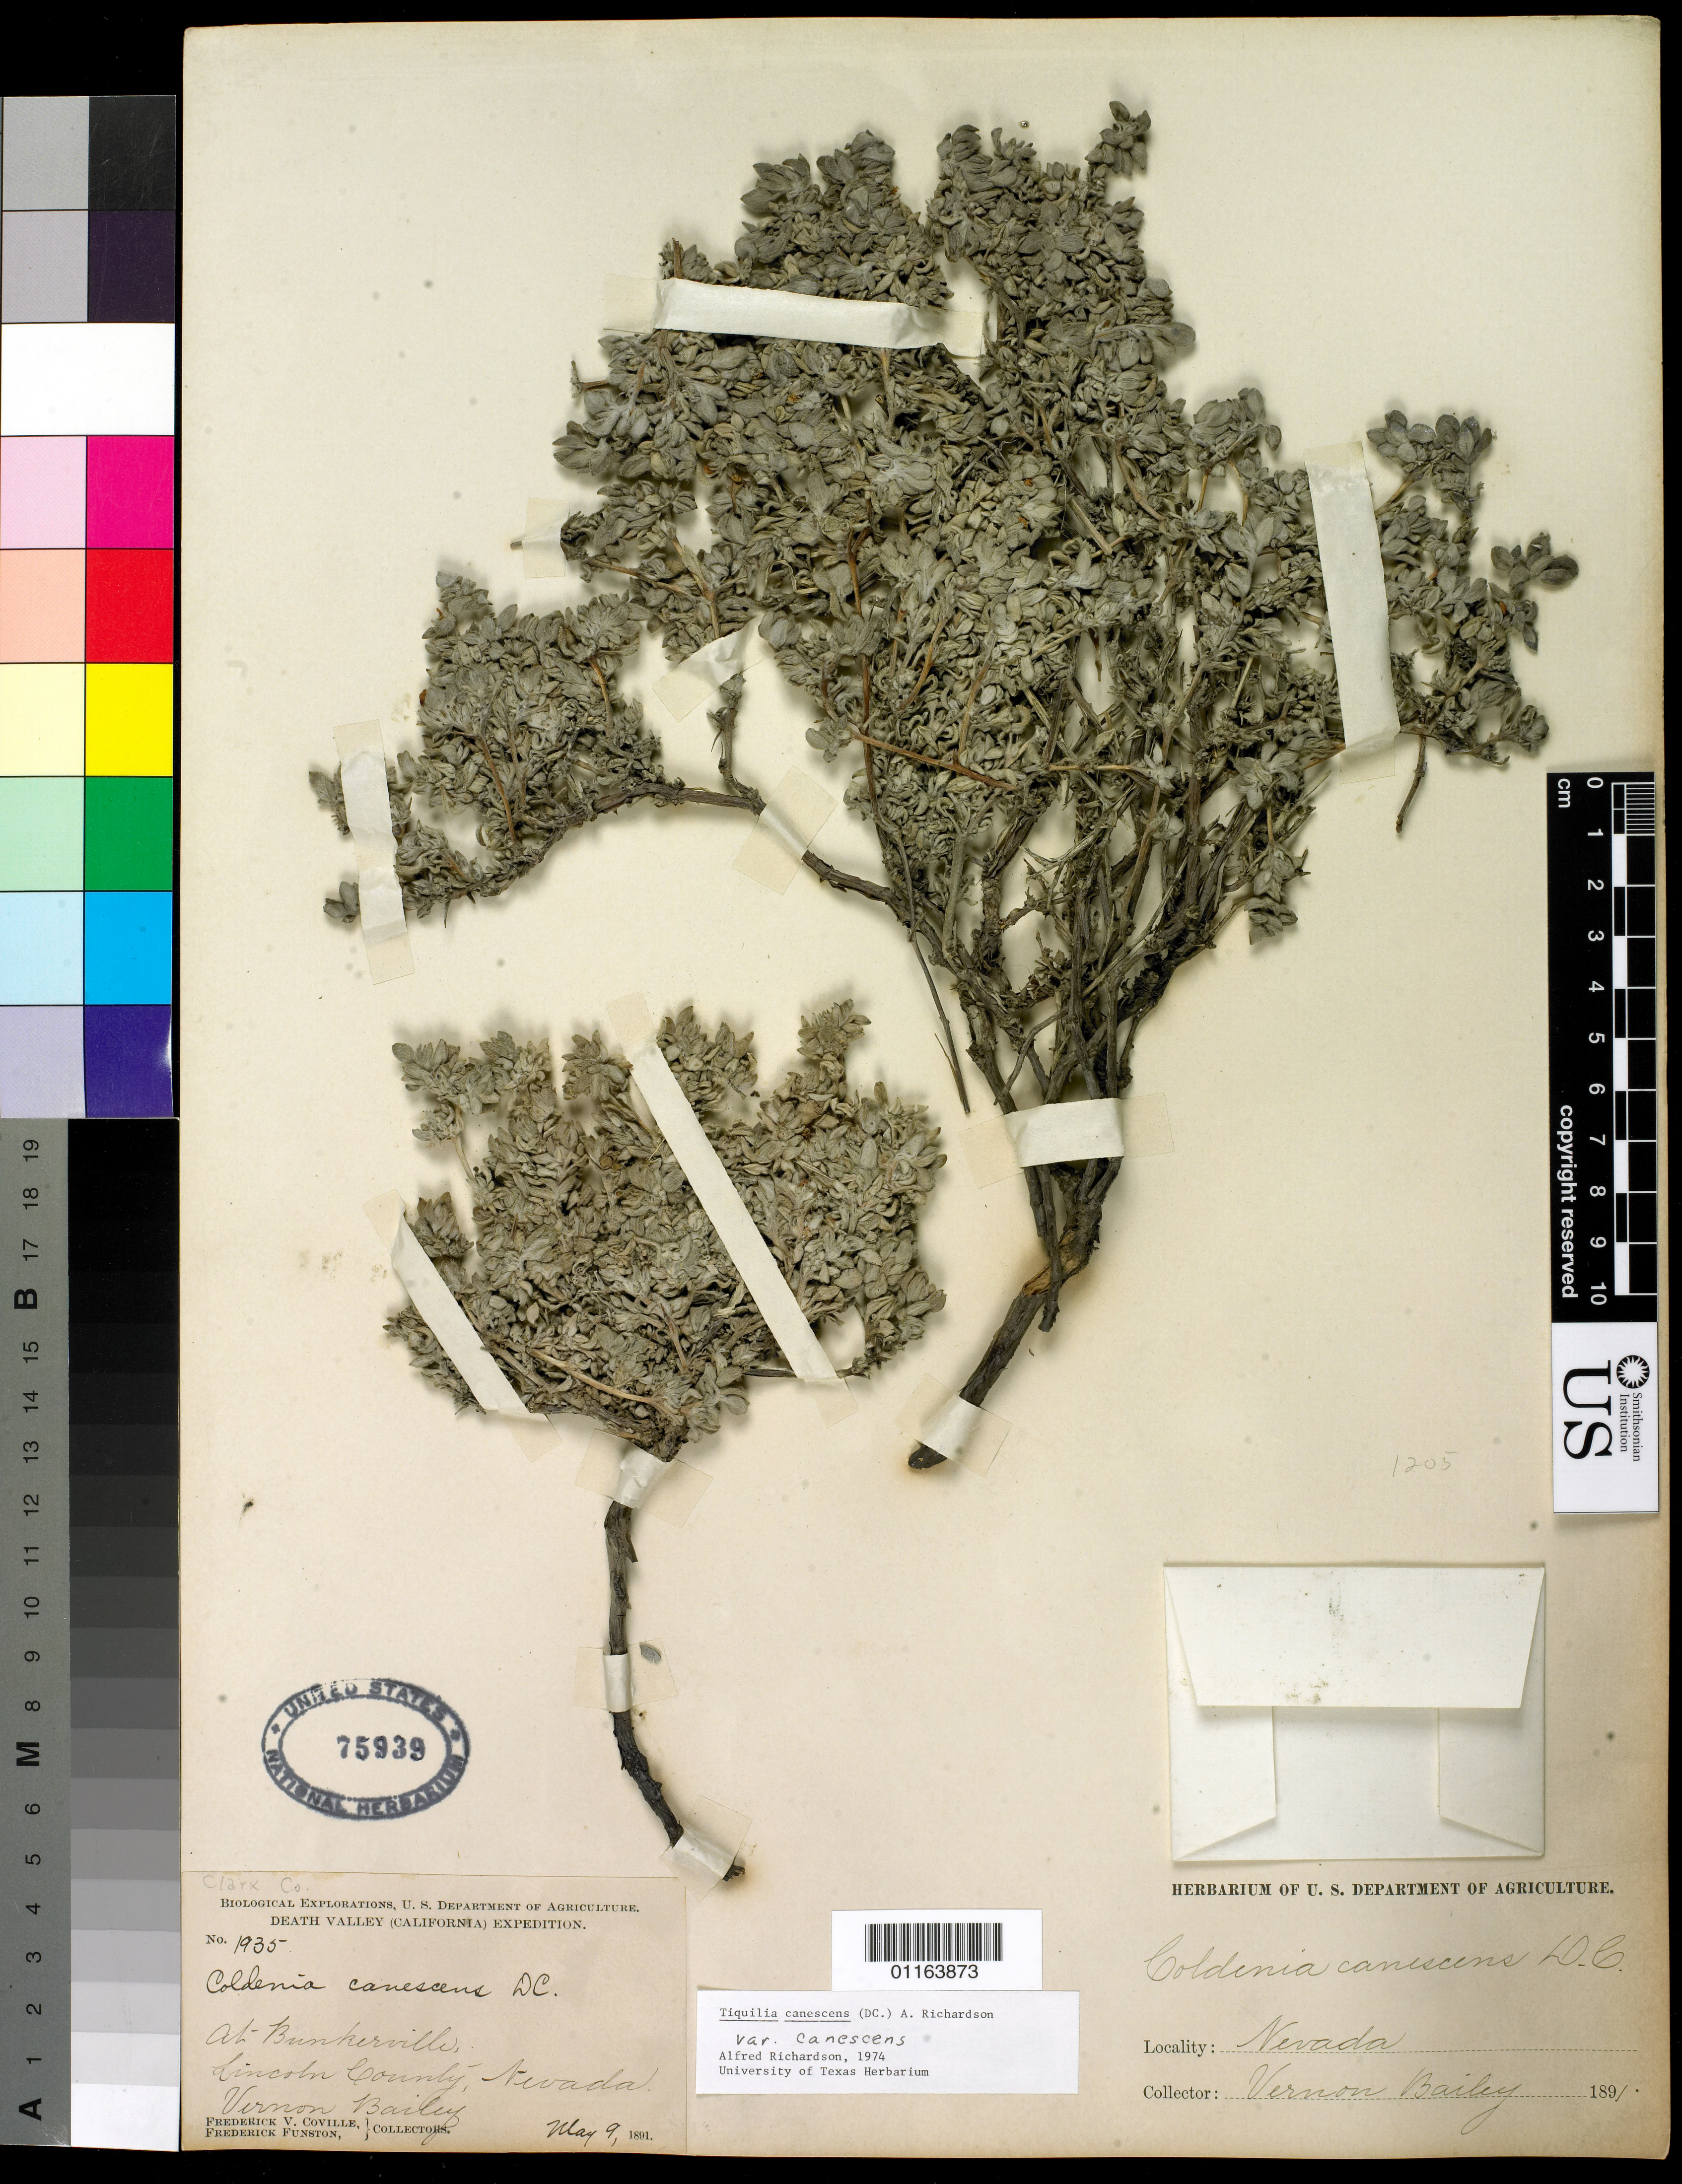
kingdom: Plantae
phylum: Tracheophyta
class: Magnoliopsida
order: Boraginales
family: Ehretiaceae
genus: Tiquilia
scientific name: Tiquilia canescens var. canescens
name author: (DC.) A.T. Richardson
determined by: Richardson, A.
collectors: V. O. Bailey, F. V. Coville & F. Funston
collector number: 1935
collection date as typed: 9 May 1891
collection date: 1891-05-09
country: United States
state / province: Nevada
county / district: Lincoln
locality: at Bunkerville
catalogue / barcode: US 75939